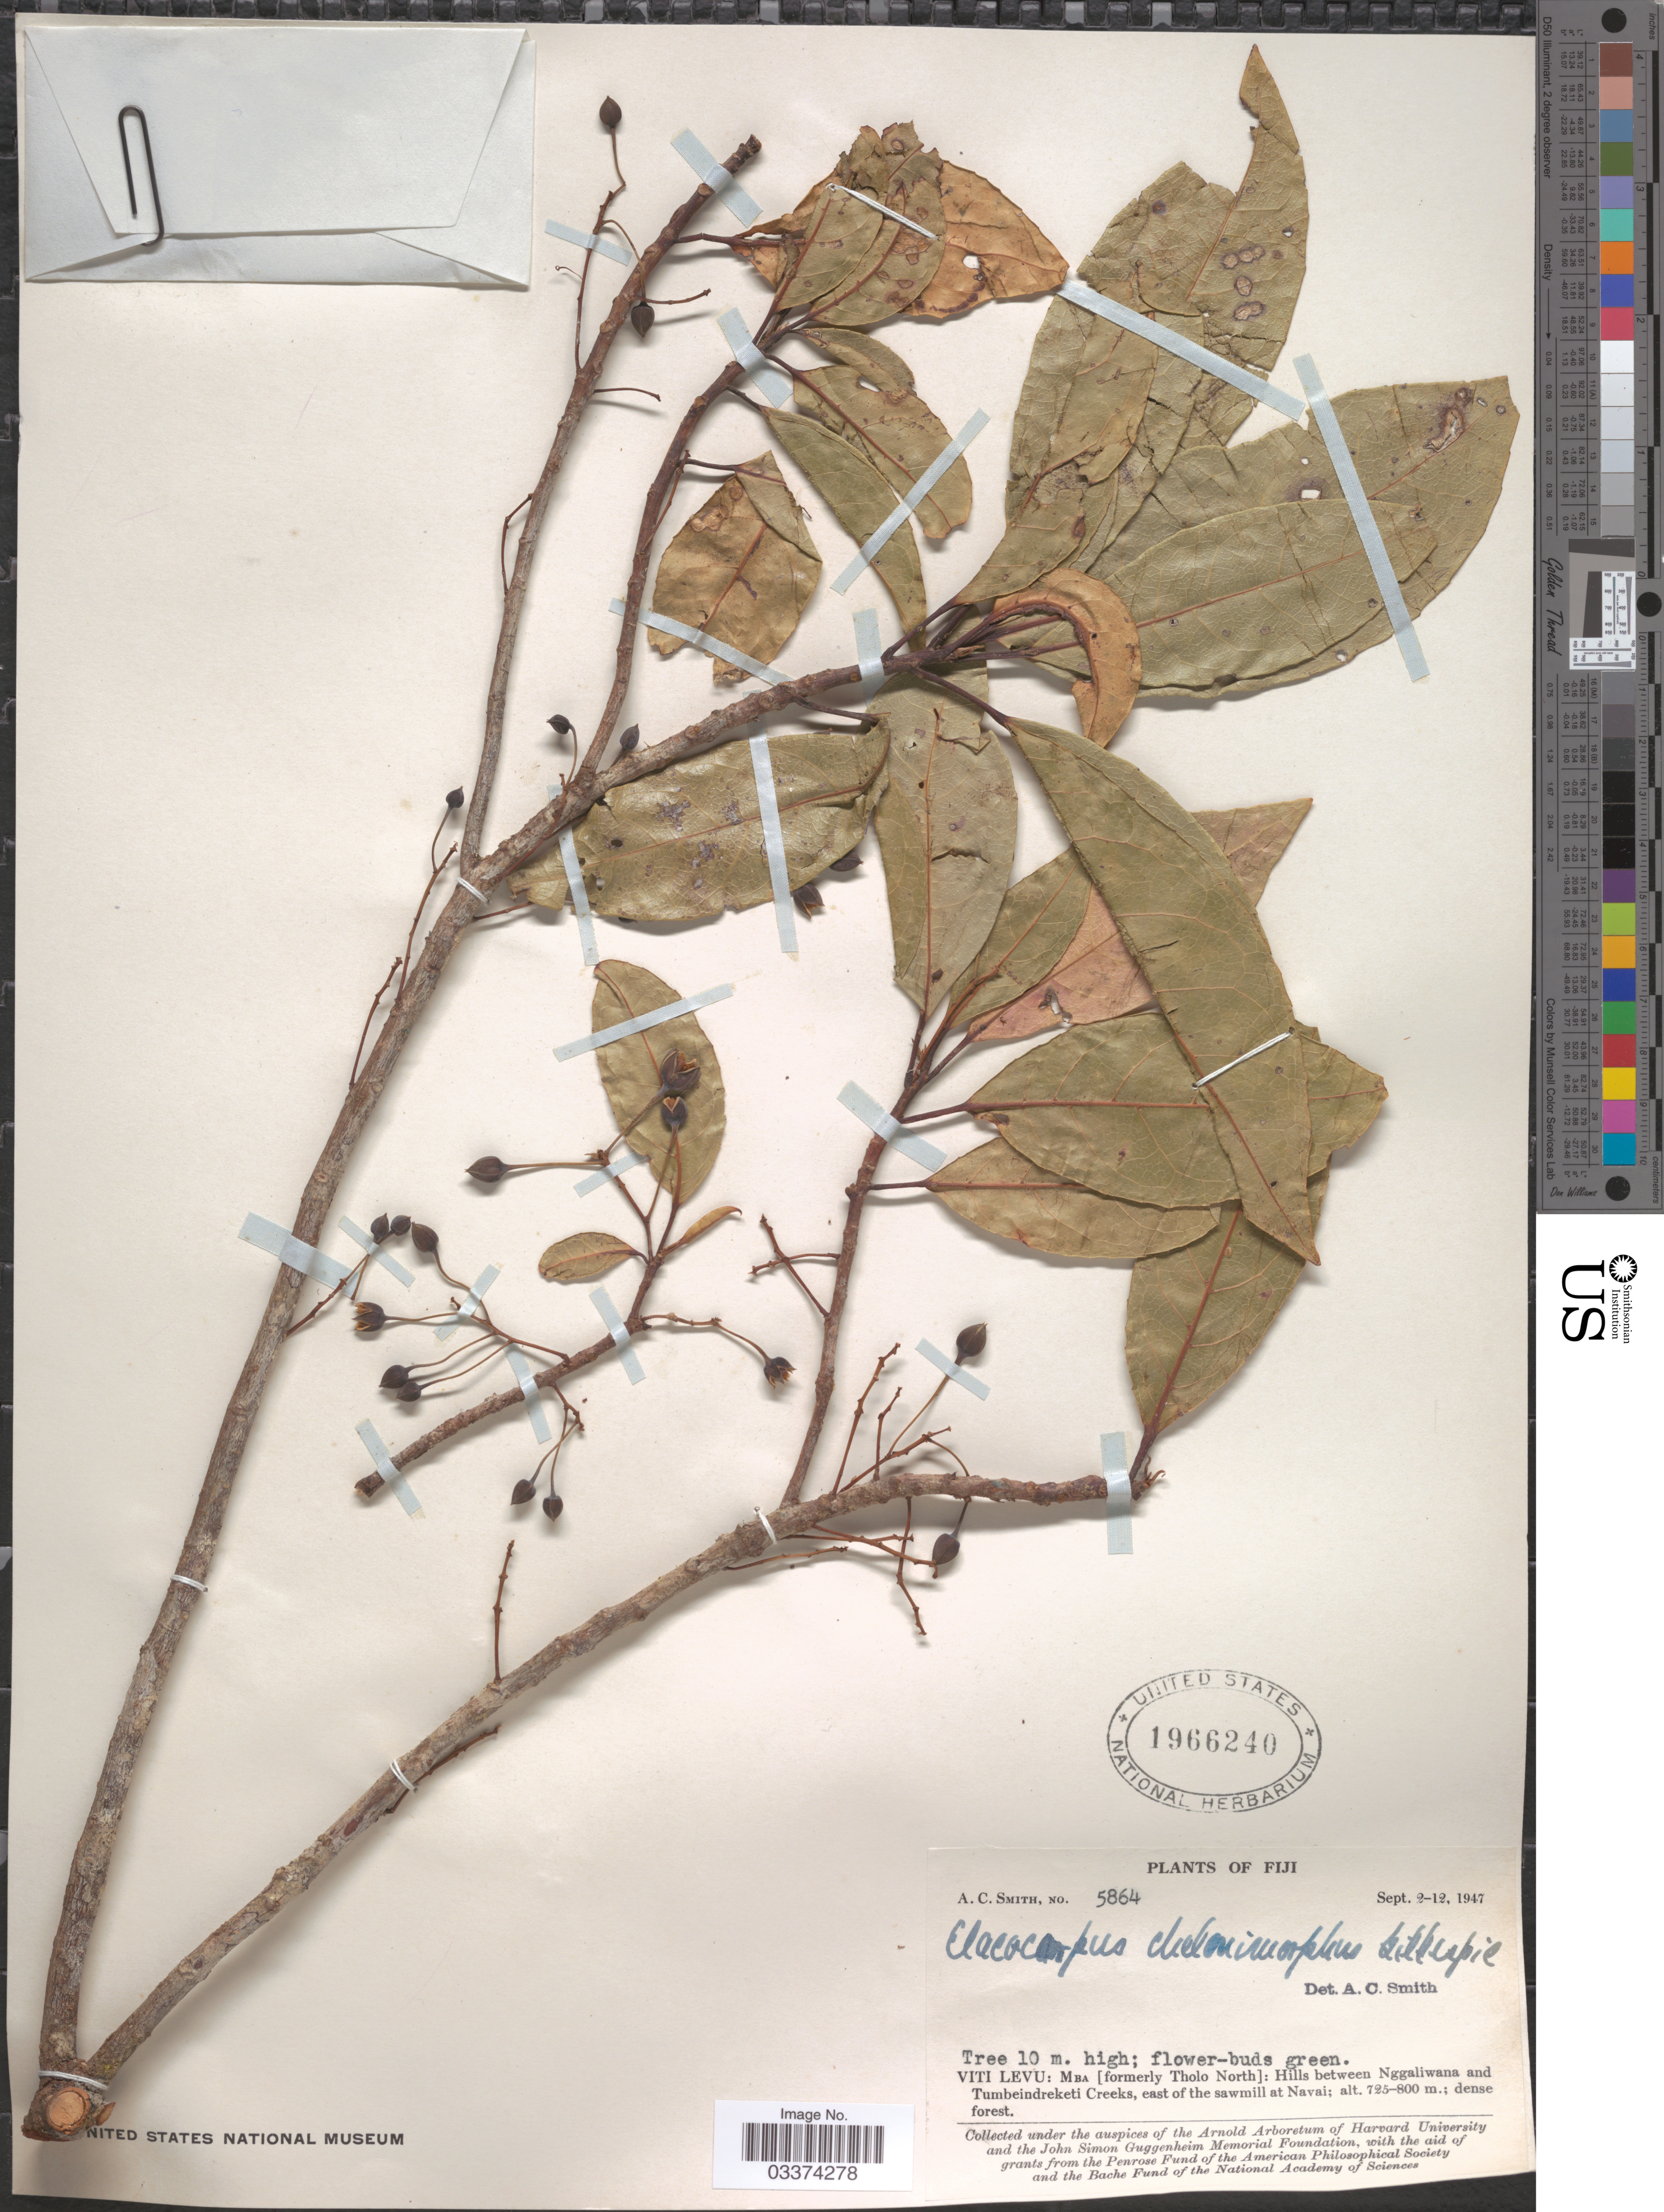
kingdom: Plantae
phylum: Tracheophyta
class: Magnoliopsida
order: Oxalidales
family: Elaeocarpaceae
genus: Elaeocarpus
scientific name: Elaeocarpus chelonimorphus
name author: Gillespie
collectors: A. C. Smith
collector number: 5864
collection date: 1947-09-02/1947-09-12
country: Fiji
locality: Viti Levu: Mba [formerly Tholo North]: Hills between Nggaliwana and Tumbeindreketi Creeks, east of sawmill at Navai.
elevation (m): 725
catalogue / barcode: US 1966240